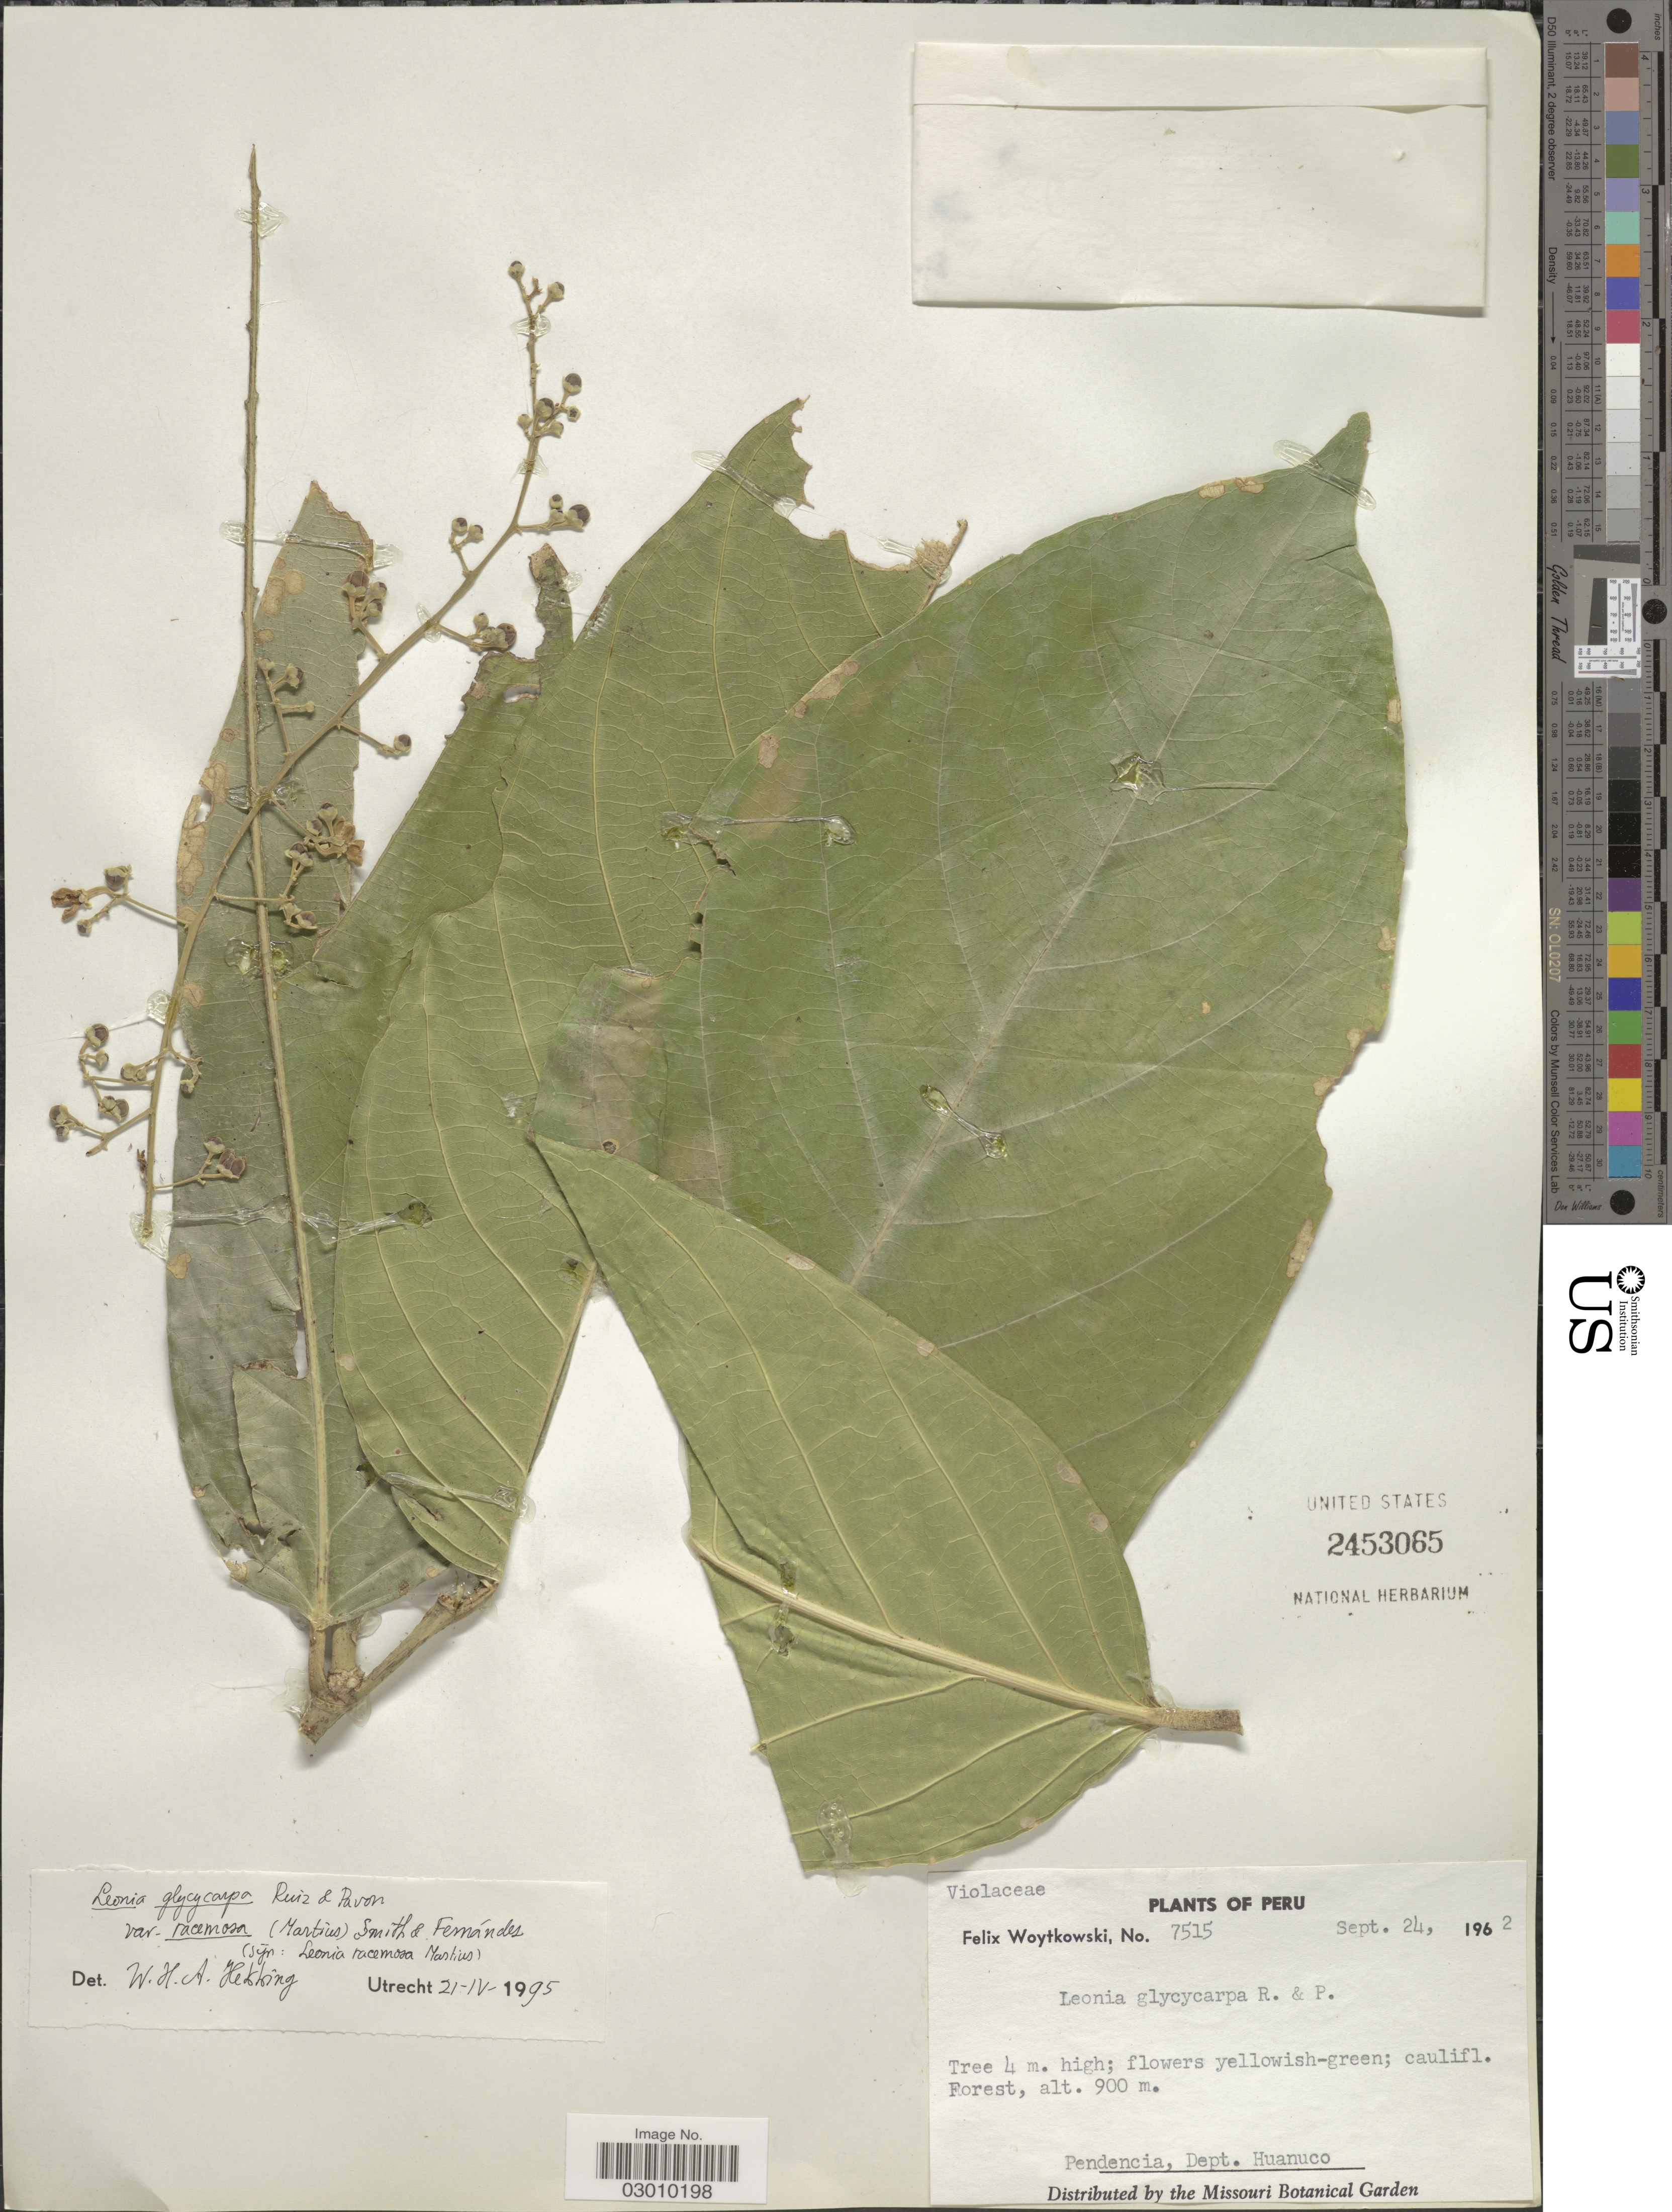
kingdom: Plantae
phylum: Tracheophyta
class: Magnoliopsida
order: Malpighiales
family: Violaceae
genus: Leonia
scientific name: Leonia glycycarpa var. racemosa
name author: (Mart.) L.B. Sm. & A. Fernández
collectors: F. Woytkowski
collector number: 7515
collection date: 1962-09-24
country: Peru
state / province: Huánuco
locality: Pendencia, Dept. Huanuco.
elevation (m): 900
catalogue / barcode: US 2453065